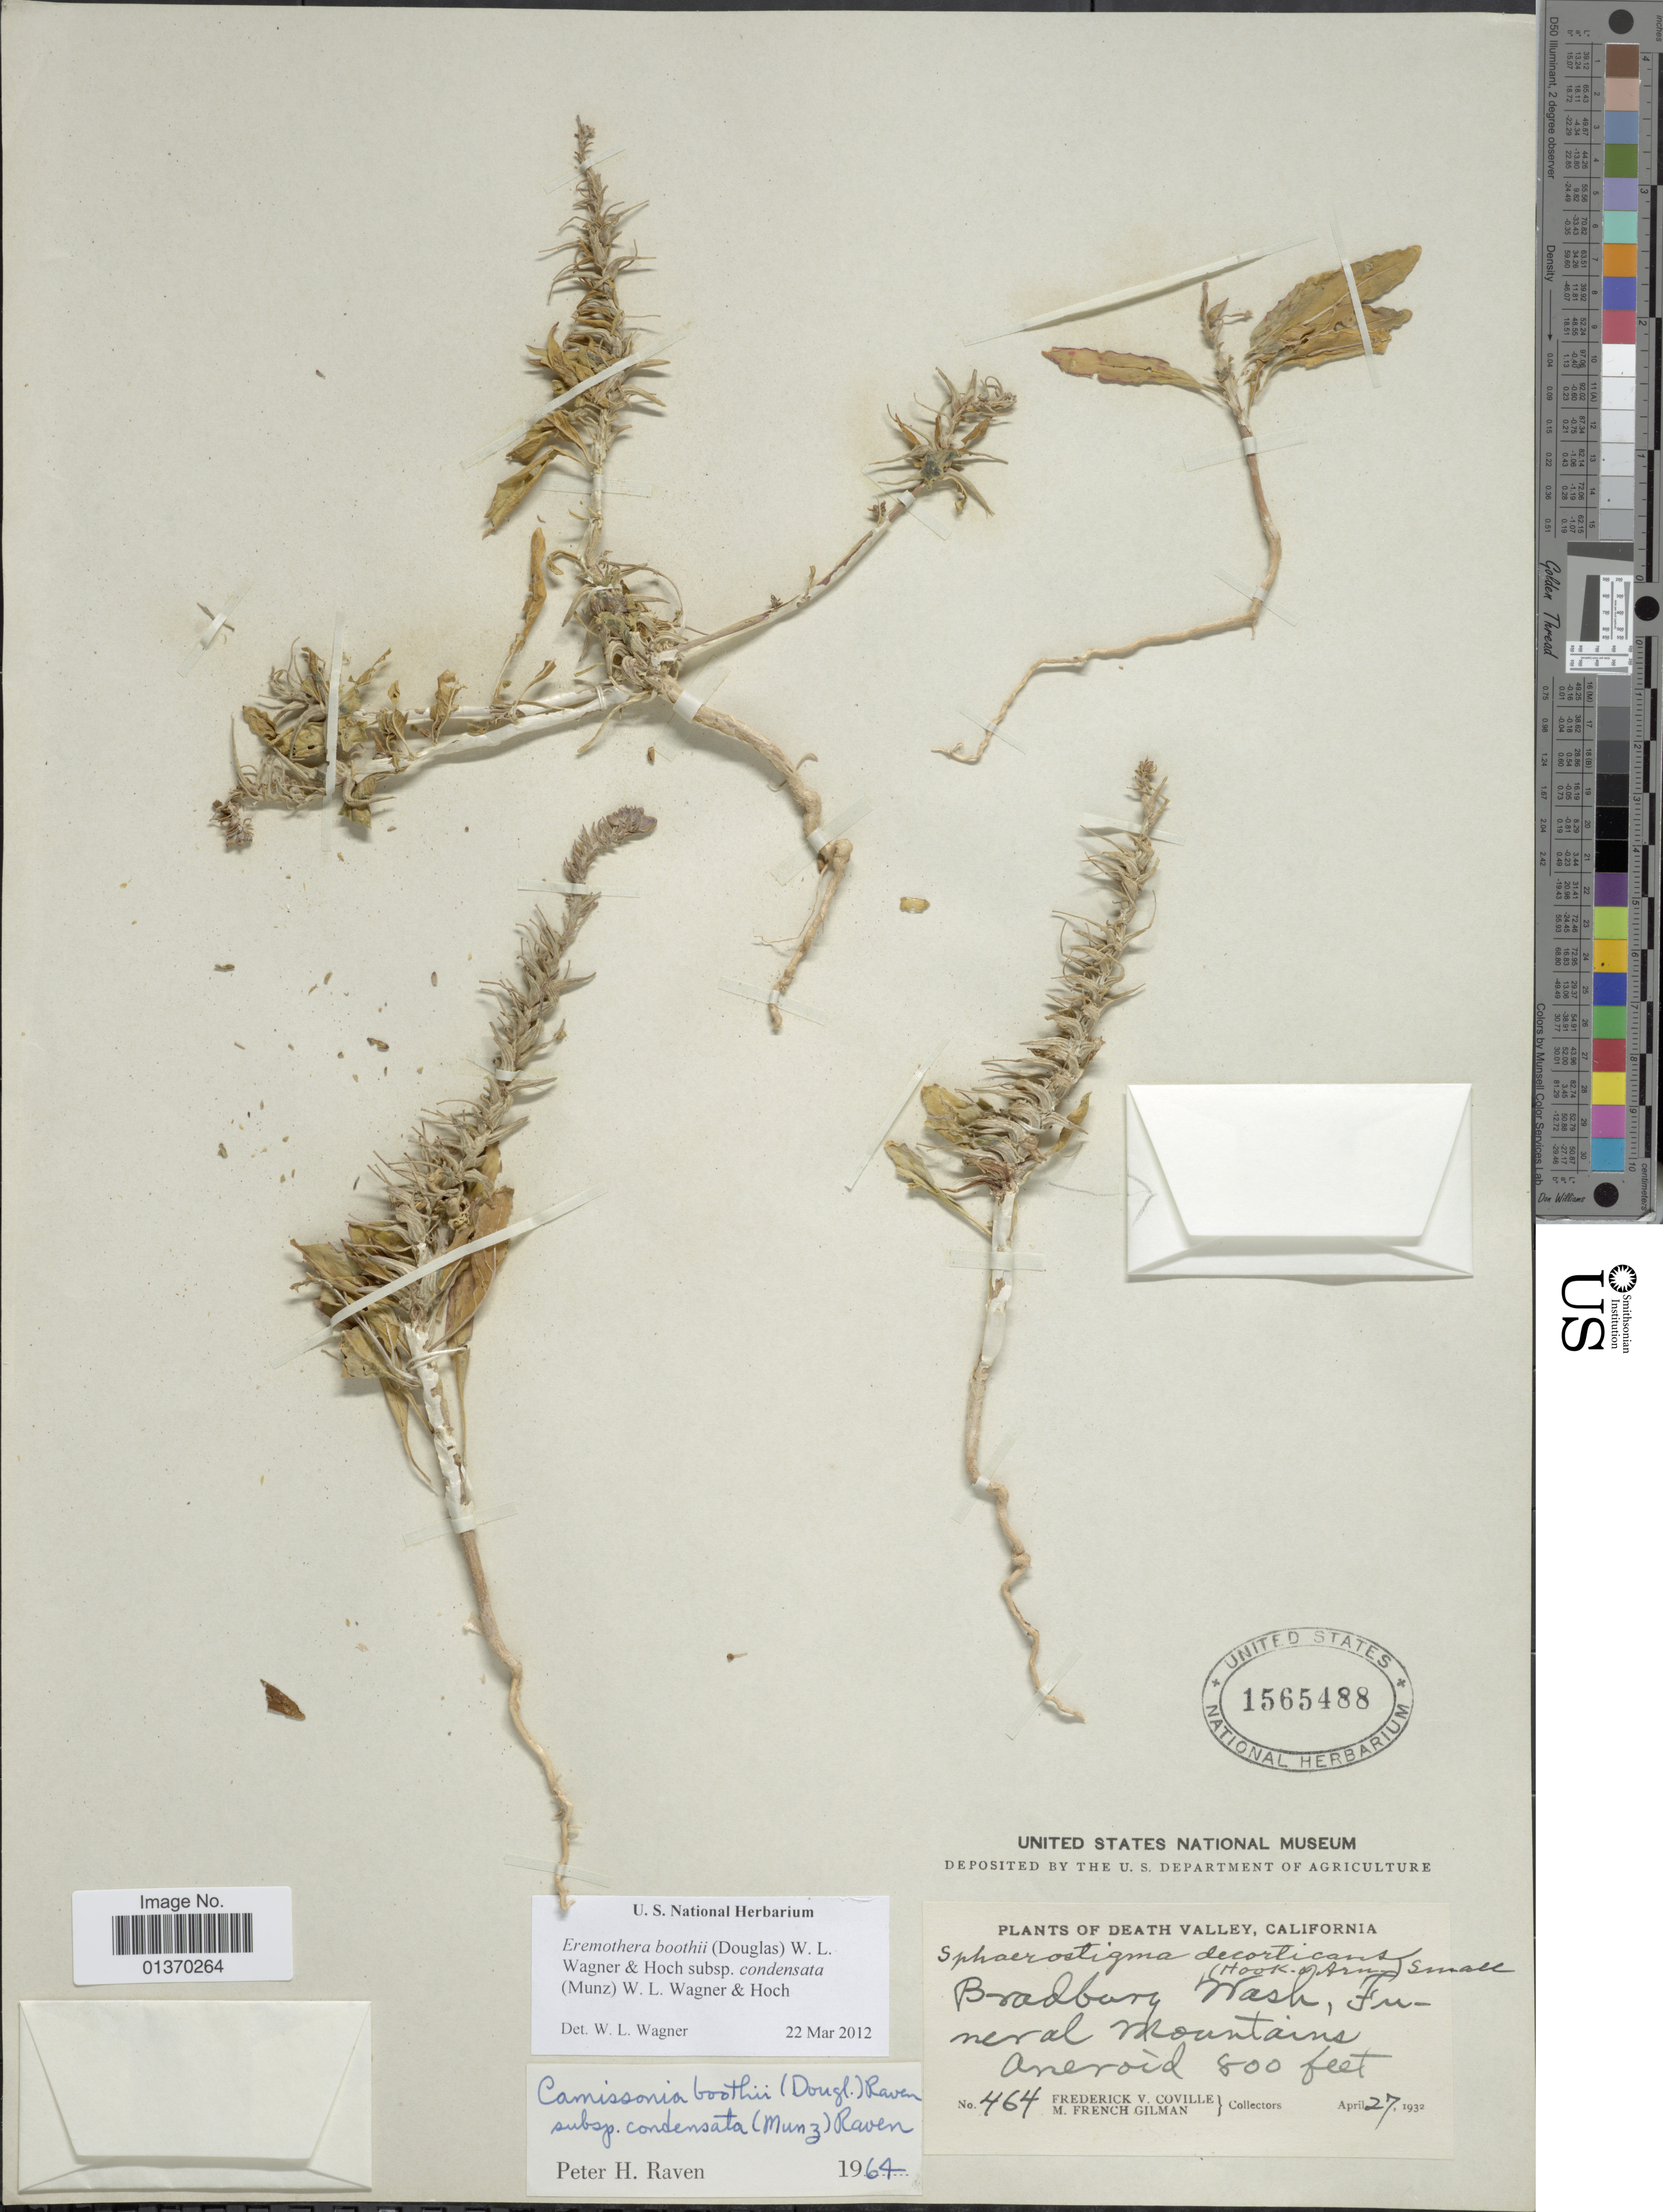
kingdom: Plantae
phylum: Tracheophyta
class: Magnoliopsida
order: Myrtales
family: Onagraceae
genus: Eremothera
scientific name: Eremothera boothii subsp. condensata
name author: (Munz) W.L. Wagner & Hoch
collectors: F. V. Coville & M. F. Gilman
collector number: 464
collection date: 1932-04-27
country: United States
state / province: California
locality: Death Valley, Bradbury Wash, Funeral Mountains Aneroid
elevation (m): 244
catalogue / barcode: US 1565488